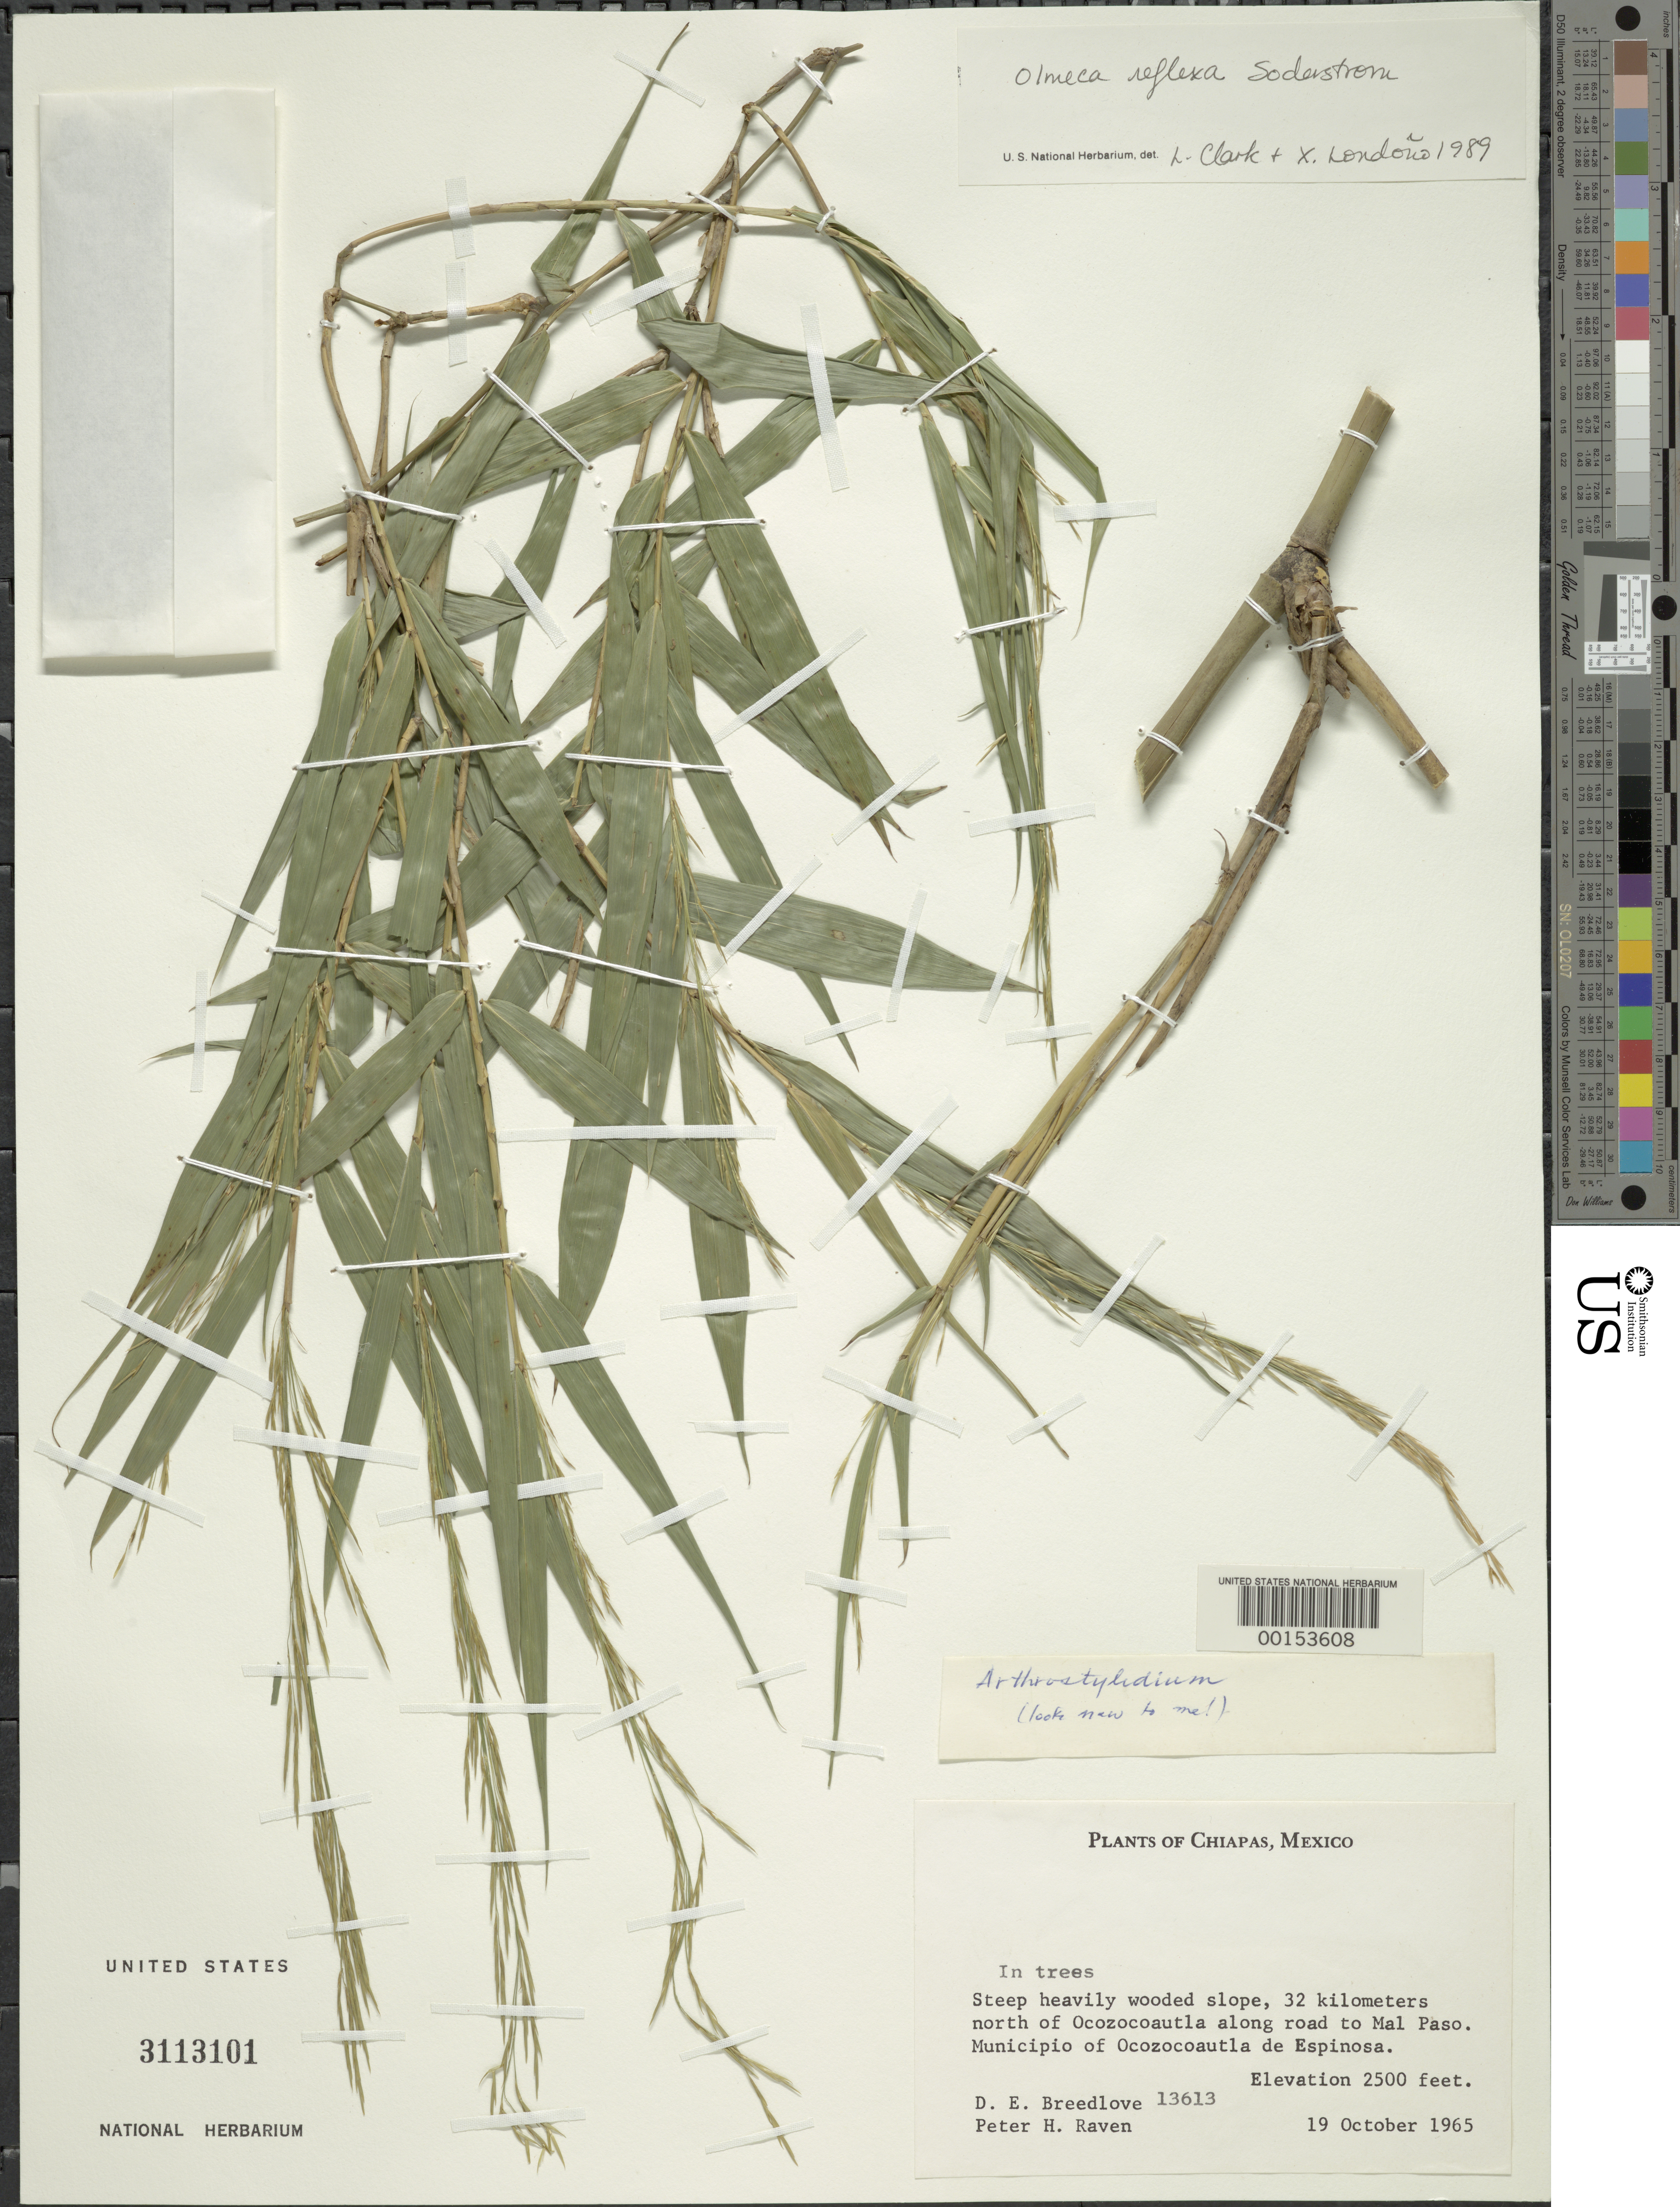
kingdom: Plantae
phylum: Tracheophyta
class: Liliopsida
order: Poales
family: Poaceae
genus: Olmeca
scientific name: Olmeca reflexa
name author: Soderstr.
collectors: D. E. Breedlove & P. H. Raven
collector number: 13613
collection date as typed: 19 Oct 1965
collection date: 1965-10-19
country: Mexico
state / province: Chiapas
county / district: Ocozocoautla de Espinosa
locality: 32 km N of Ocozocoautla along road to Mal Paso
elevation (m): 762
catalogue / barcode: US 3113101